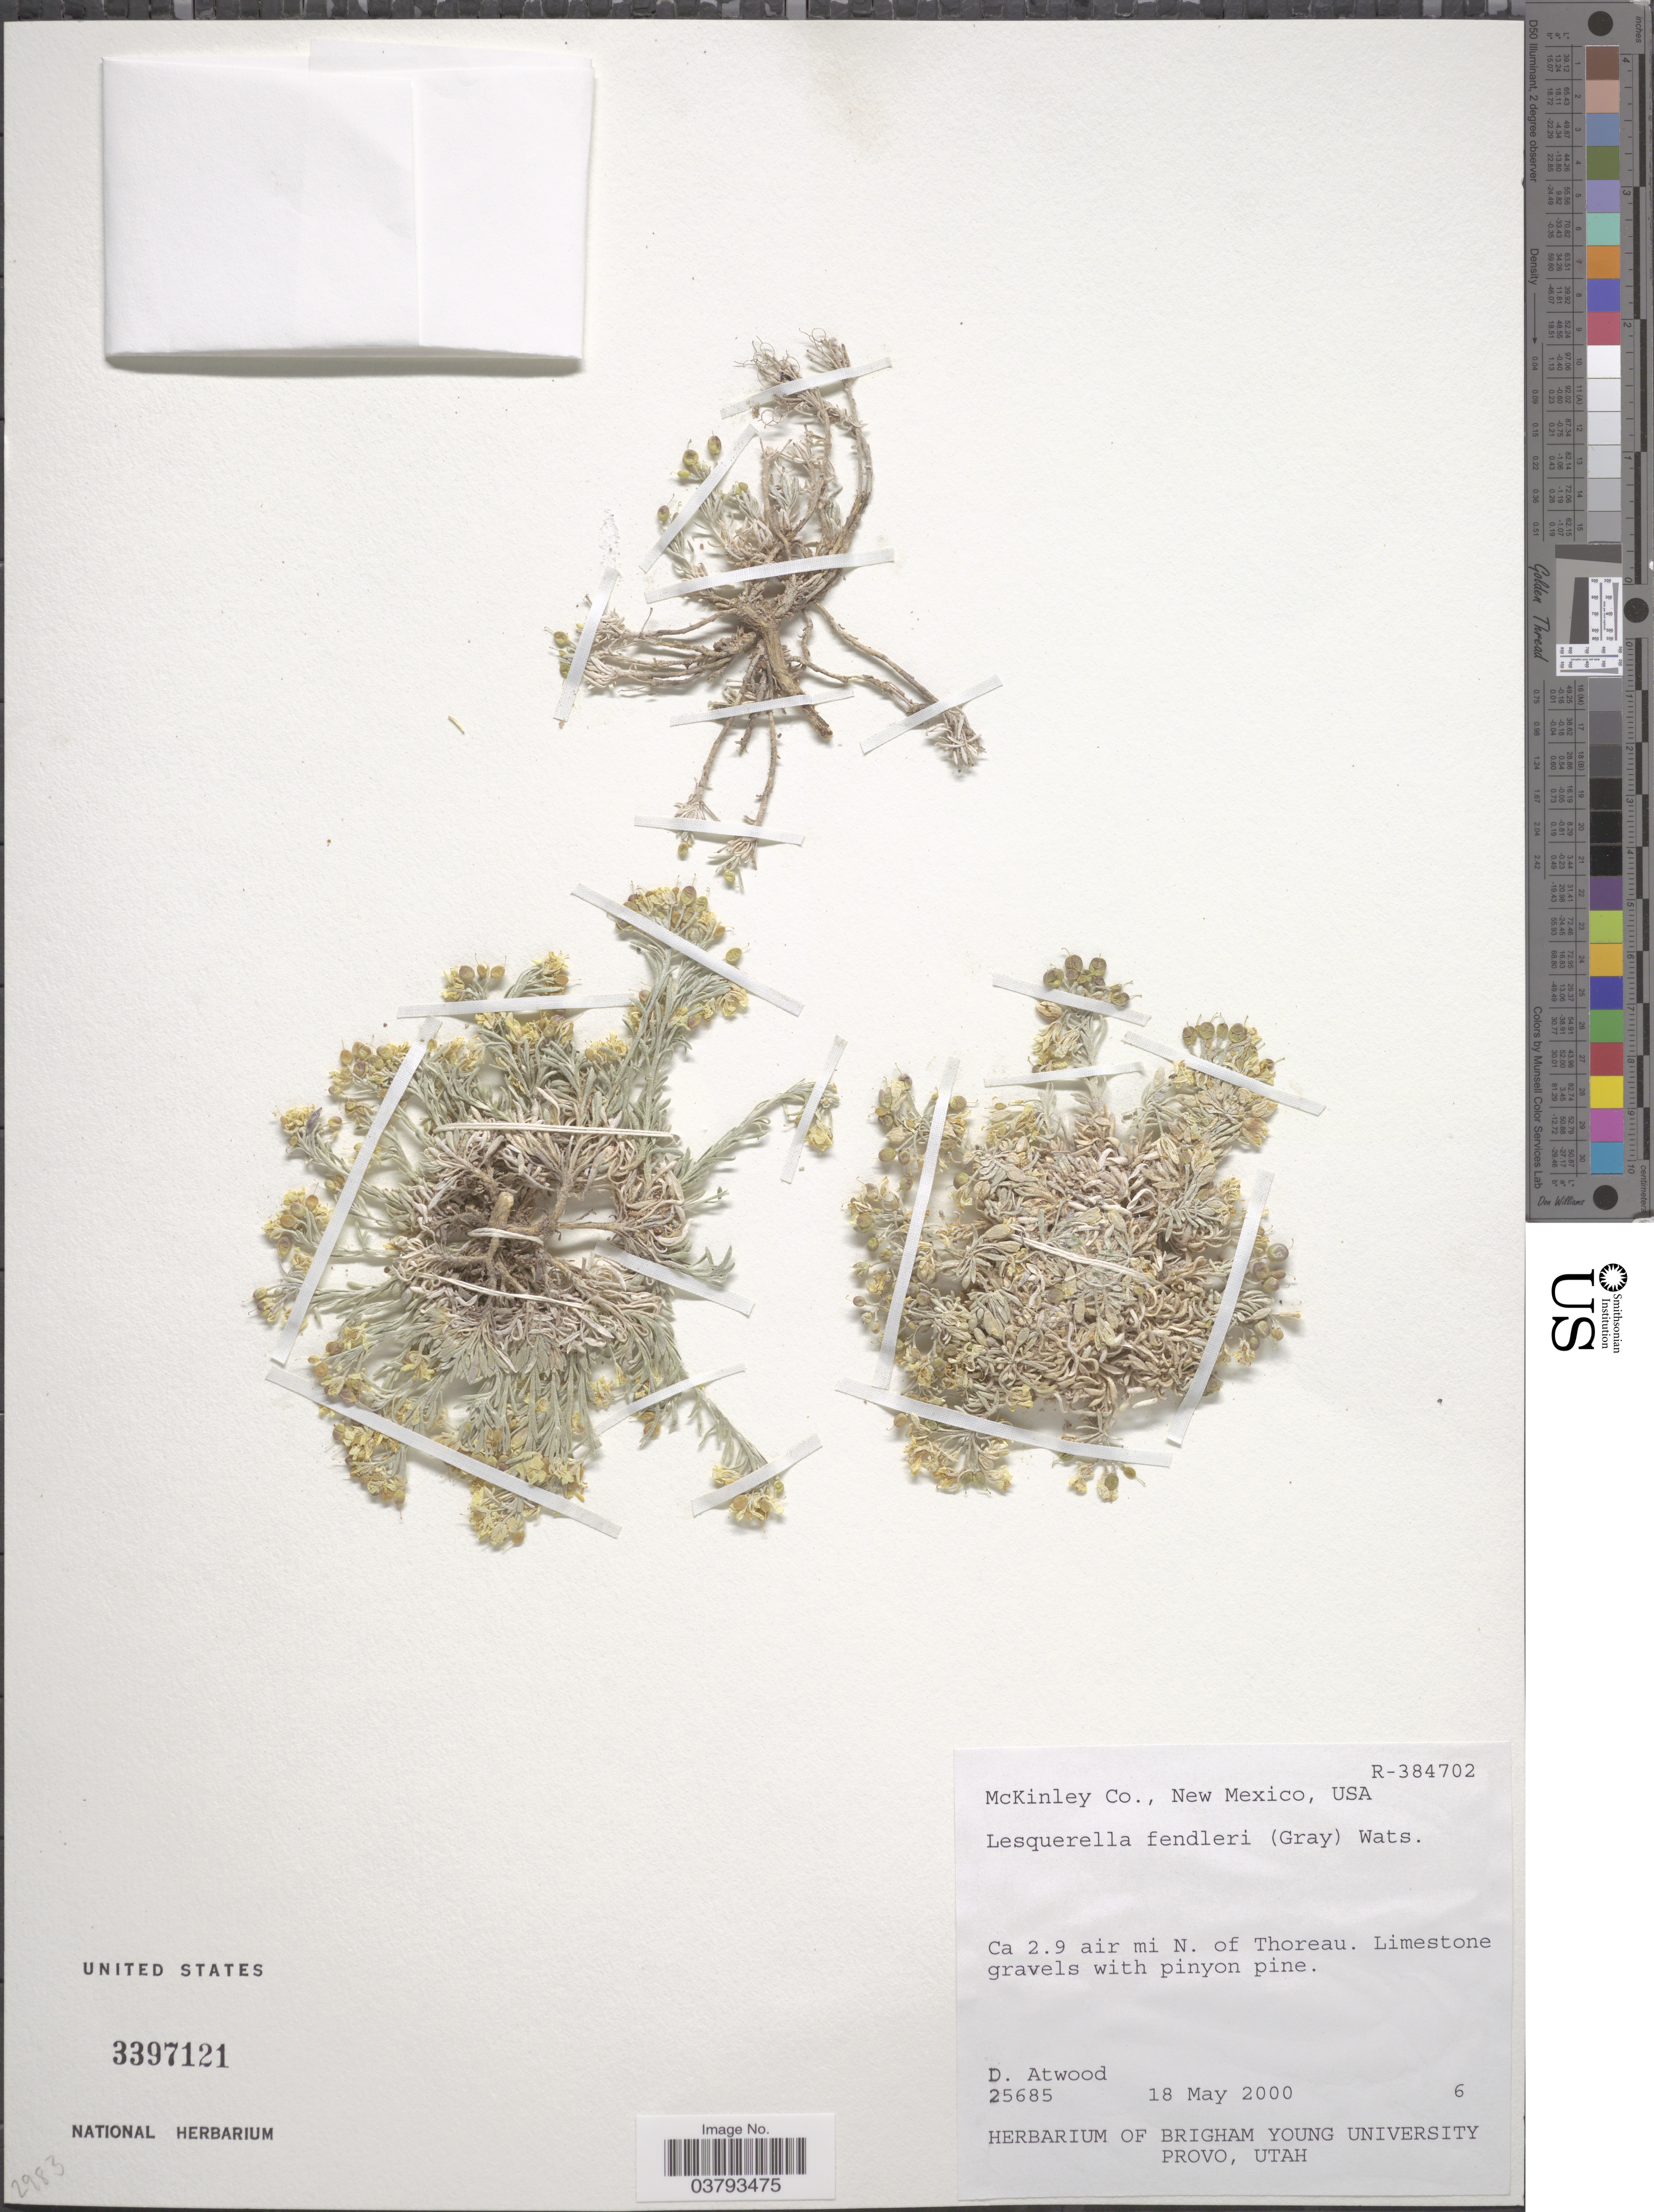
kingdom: Plantae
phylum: Tracheophyta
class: Magnoliopsida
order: Brassicales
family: Brassicaceae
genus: Lesquerella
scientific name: Lesquerella fendleri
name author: (A. Gray) S. Watson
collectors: D. Atwood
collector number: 25685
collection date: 2000-05-18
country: United States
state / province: New Mexico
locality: McKinley Co., Ca 2.9 air mi N. of Thoreau.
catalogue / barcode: US 3397121